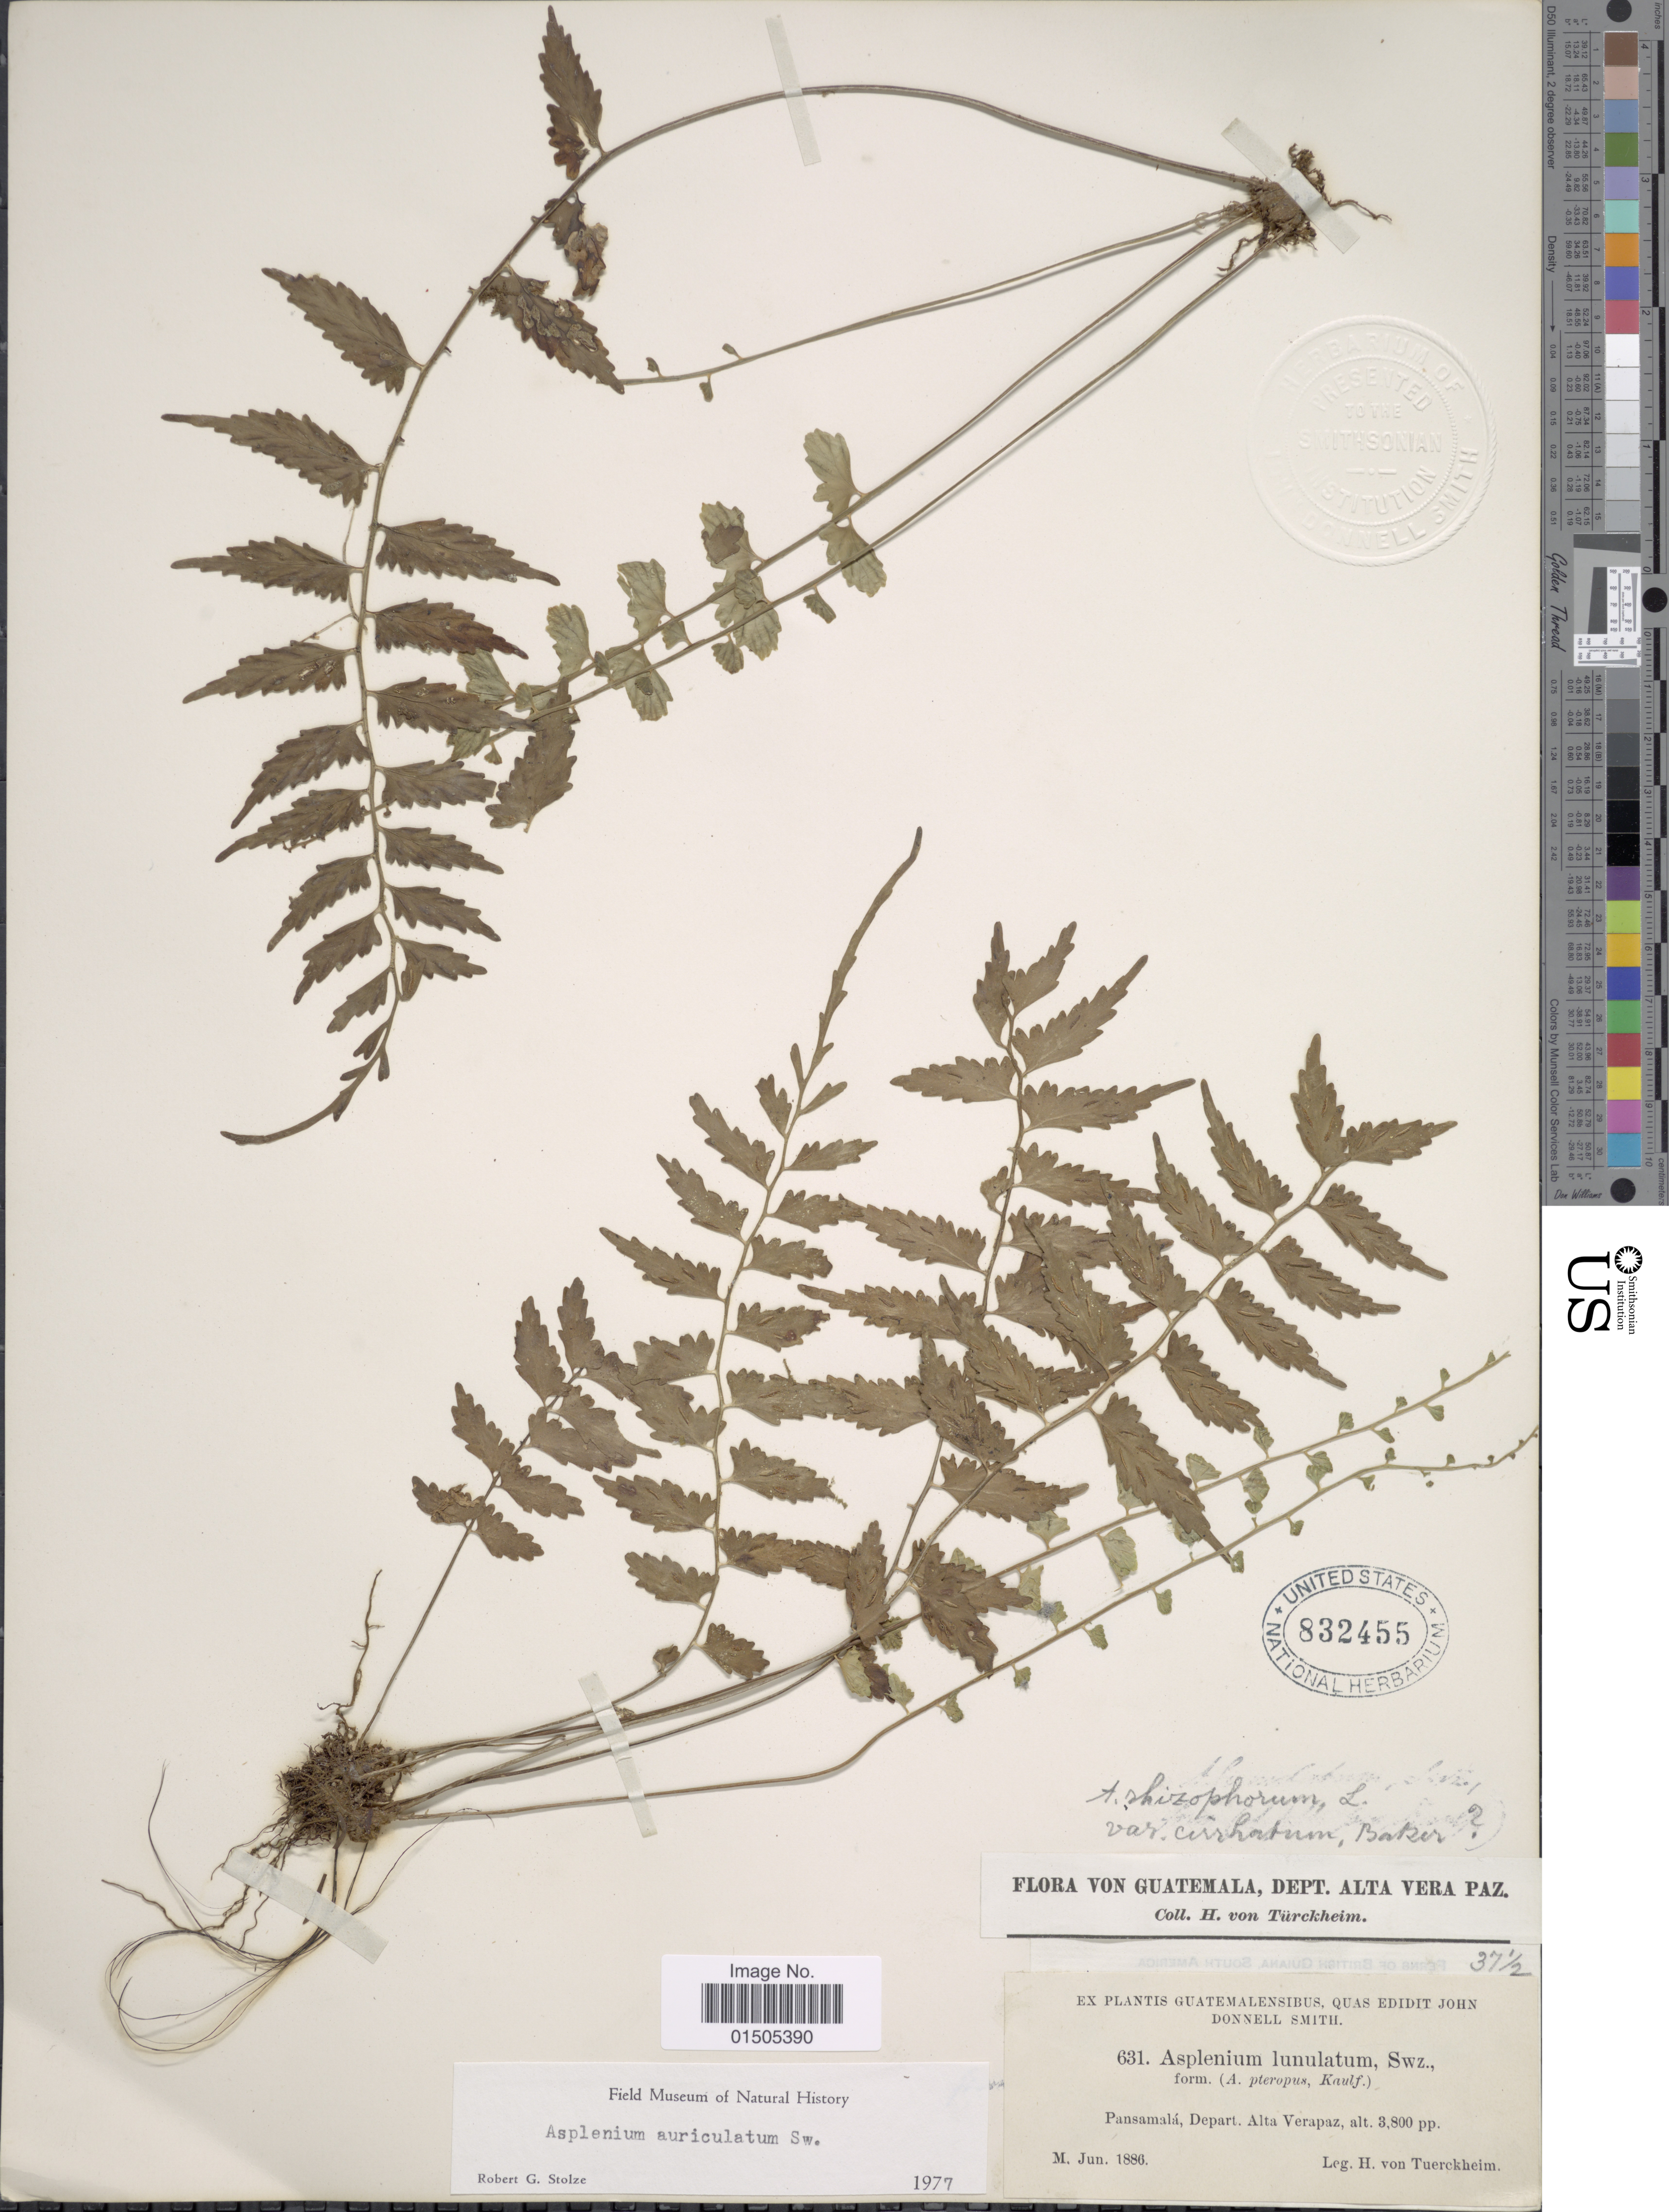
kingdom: Plantae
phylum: Tracheophyta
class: Polypodiopsida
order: Polypodiales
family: Aspleniaceae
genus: Asplenium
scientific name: Asplenium auriculatum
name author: Sw.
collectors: H. von Tuerckheim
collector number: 631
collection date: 1886-06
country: Guatemala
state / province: Alta Verapaz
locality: Pansamalá.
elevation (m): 1158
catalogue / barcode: US 832455